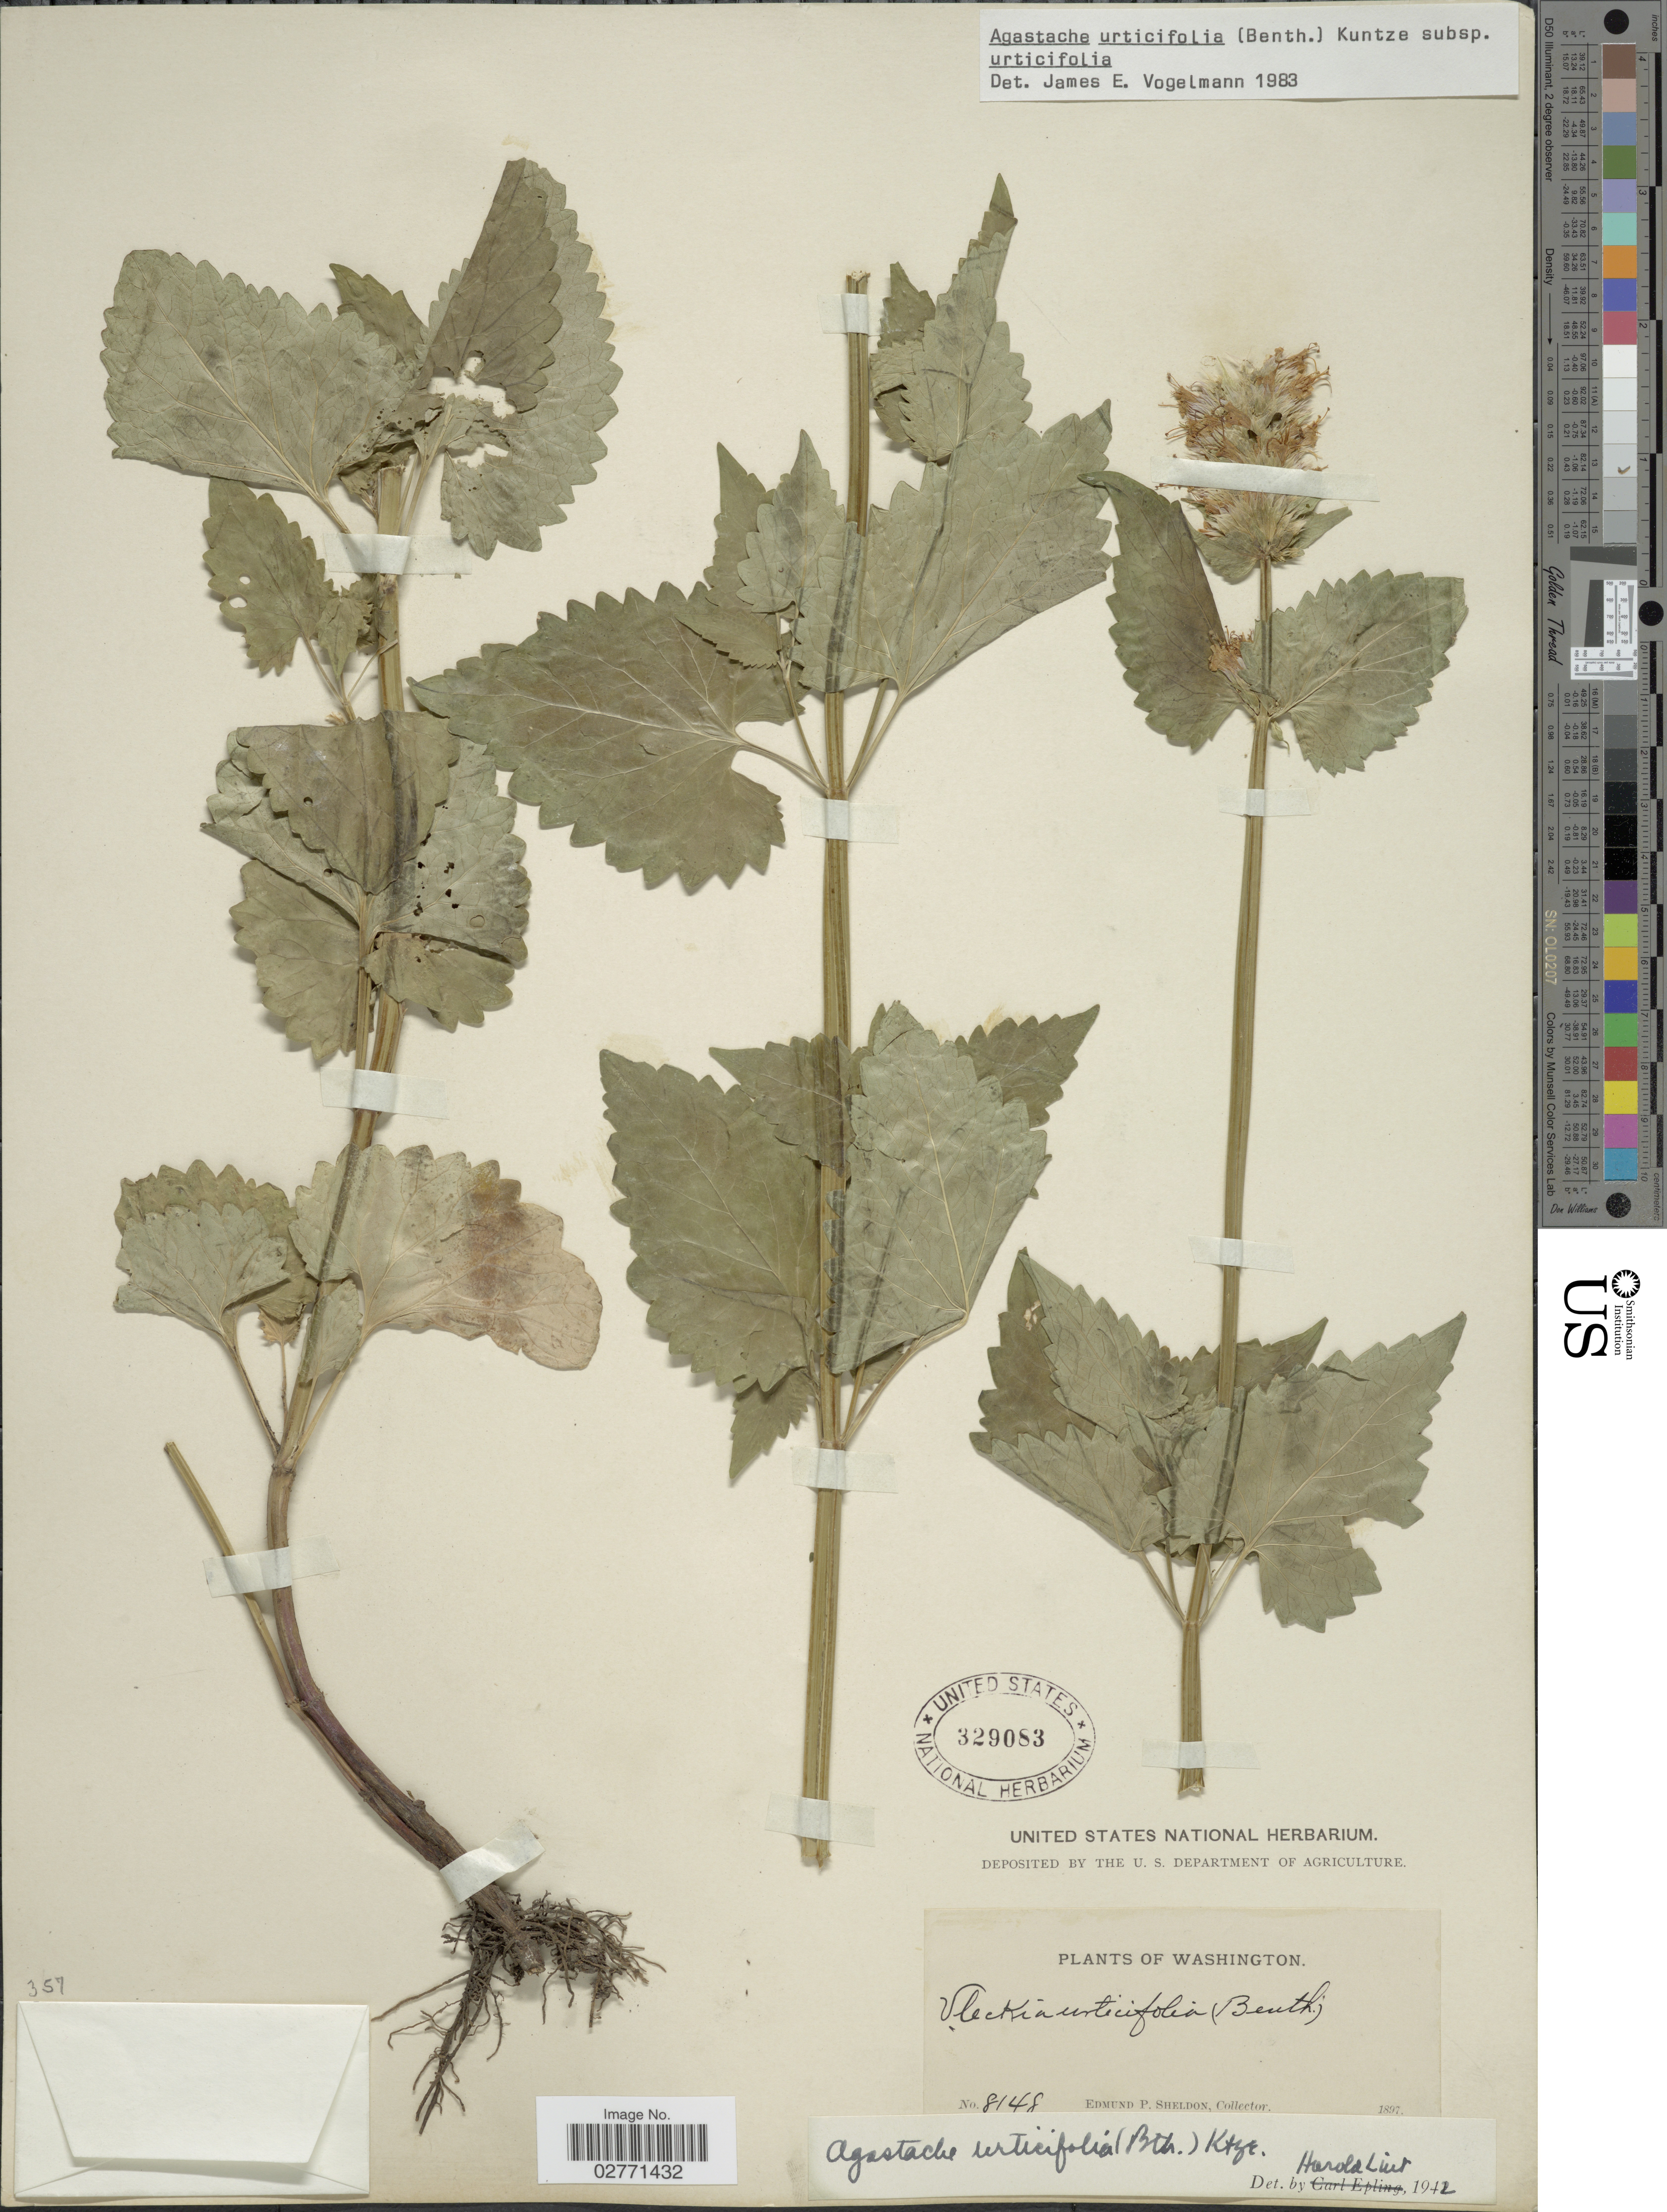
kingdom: Plantae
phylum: Tracheophyta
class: Magnoliopsida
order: Lamiales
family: Lamiaceae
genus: Agastache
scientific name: Agastache urticifolia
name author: (Benth.) Kuntze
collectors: E. P. Sheldon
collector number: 8148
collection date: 1897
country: United States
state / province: Washington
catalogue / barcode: US 329083